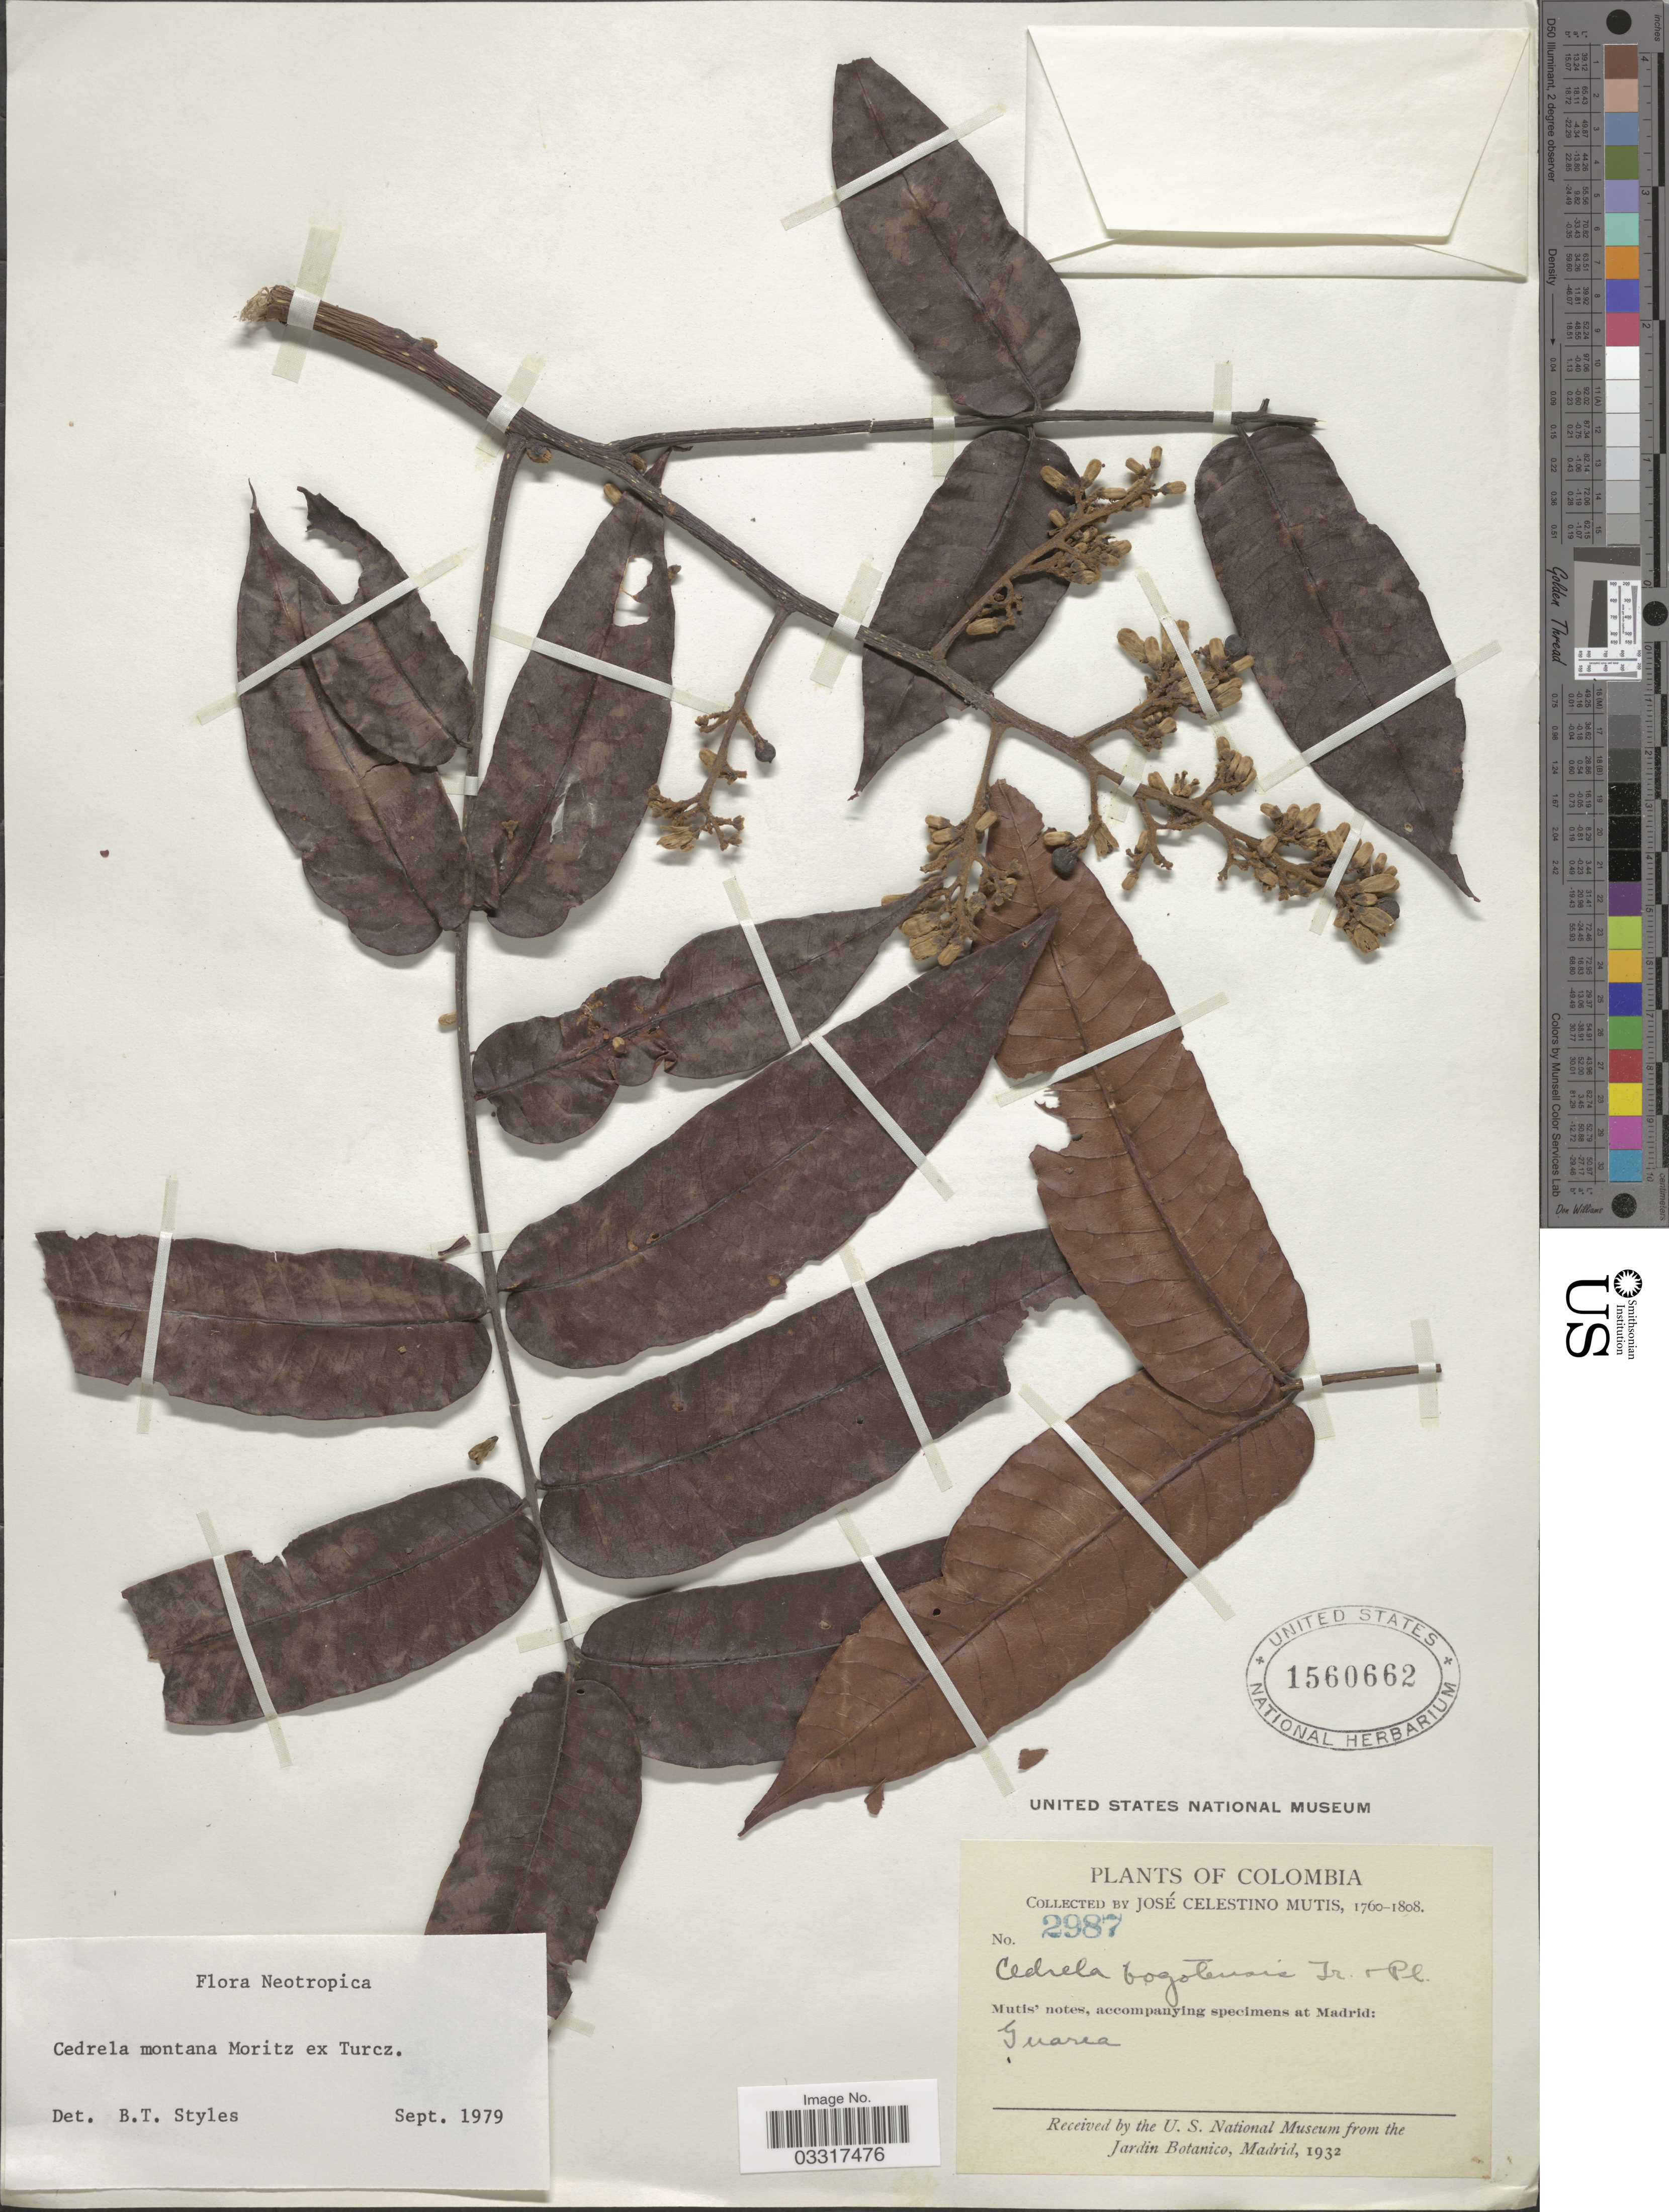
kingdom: Plantae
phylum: Tracheophyta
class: Magnoliopsida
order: Sapindales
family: Meliaceae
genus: Cedrela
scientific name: Cedrela montana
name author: Moritz ex Turcz.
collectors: J. C. B. Mutis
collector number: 2987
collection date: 1760/1808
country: Colombia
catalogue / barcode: US 1560662